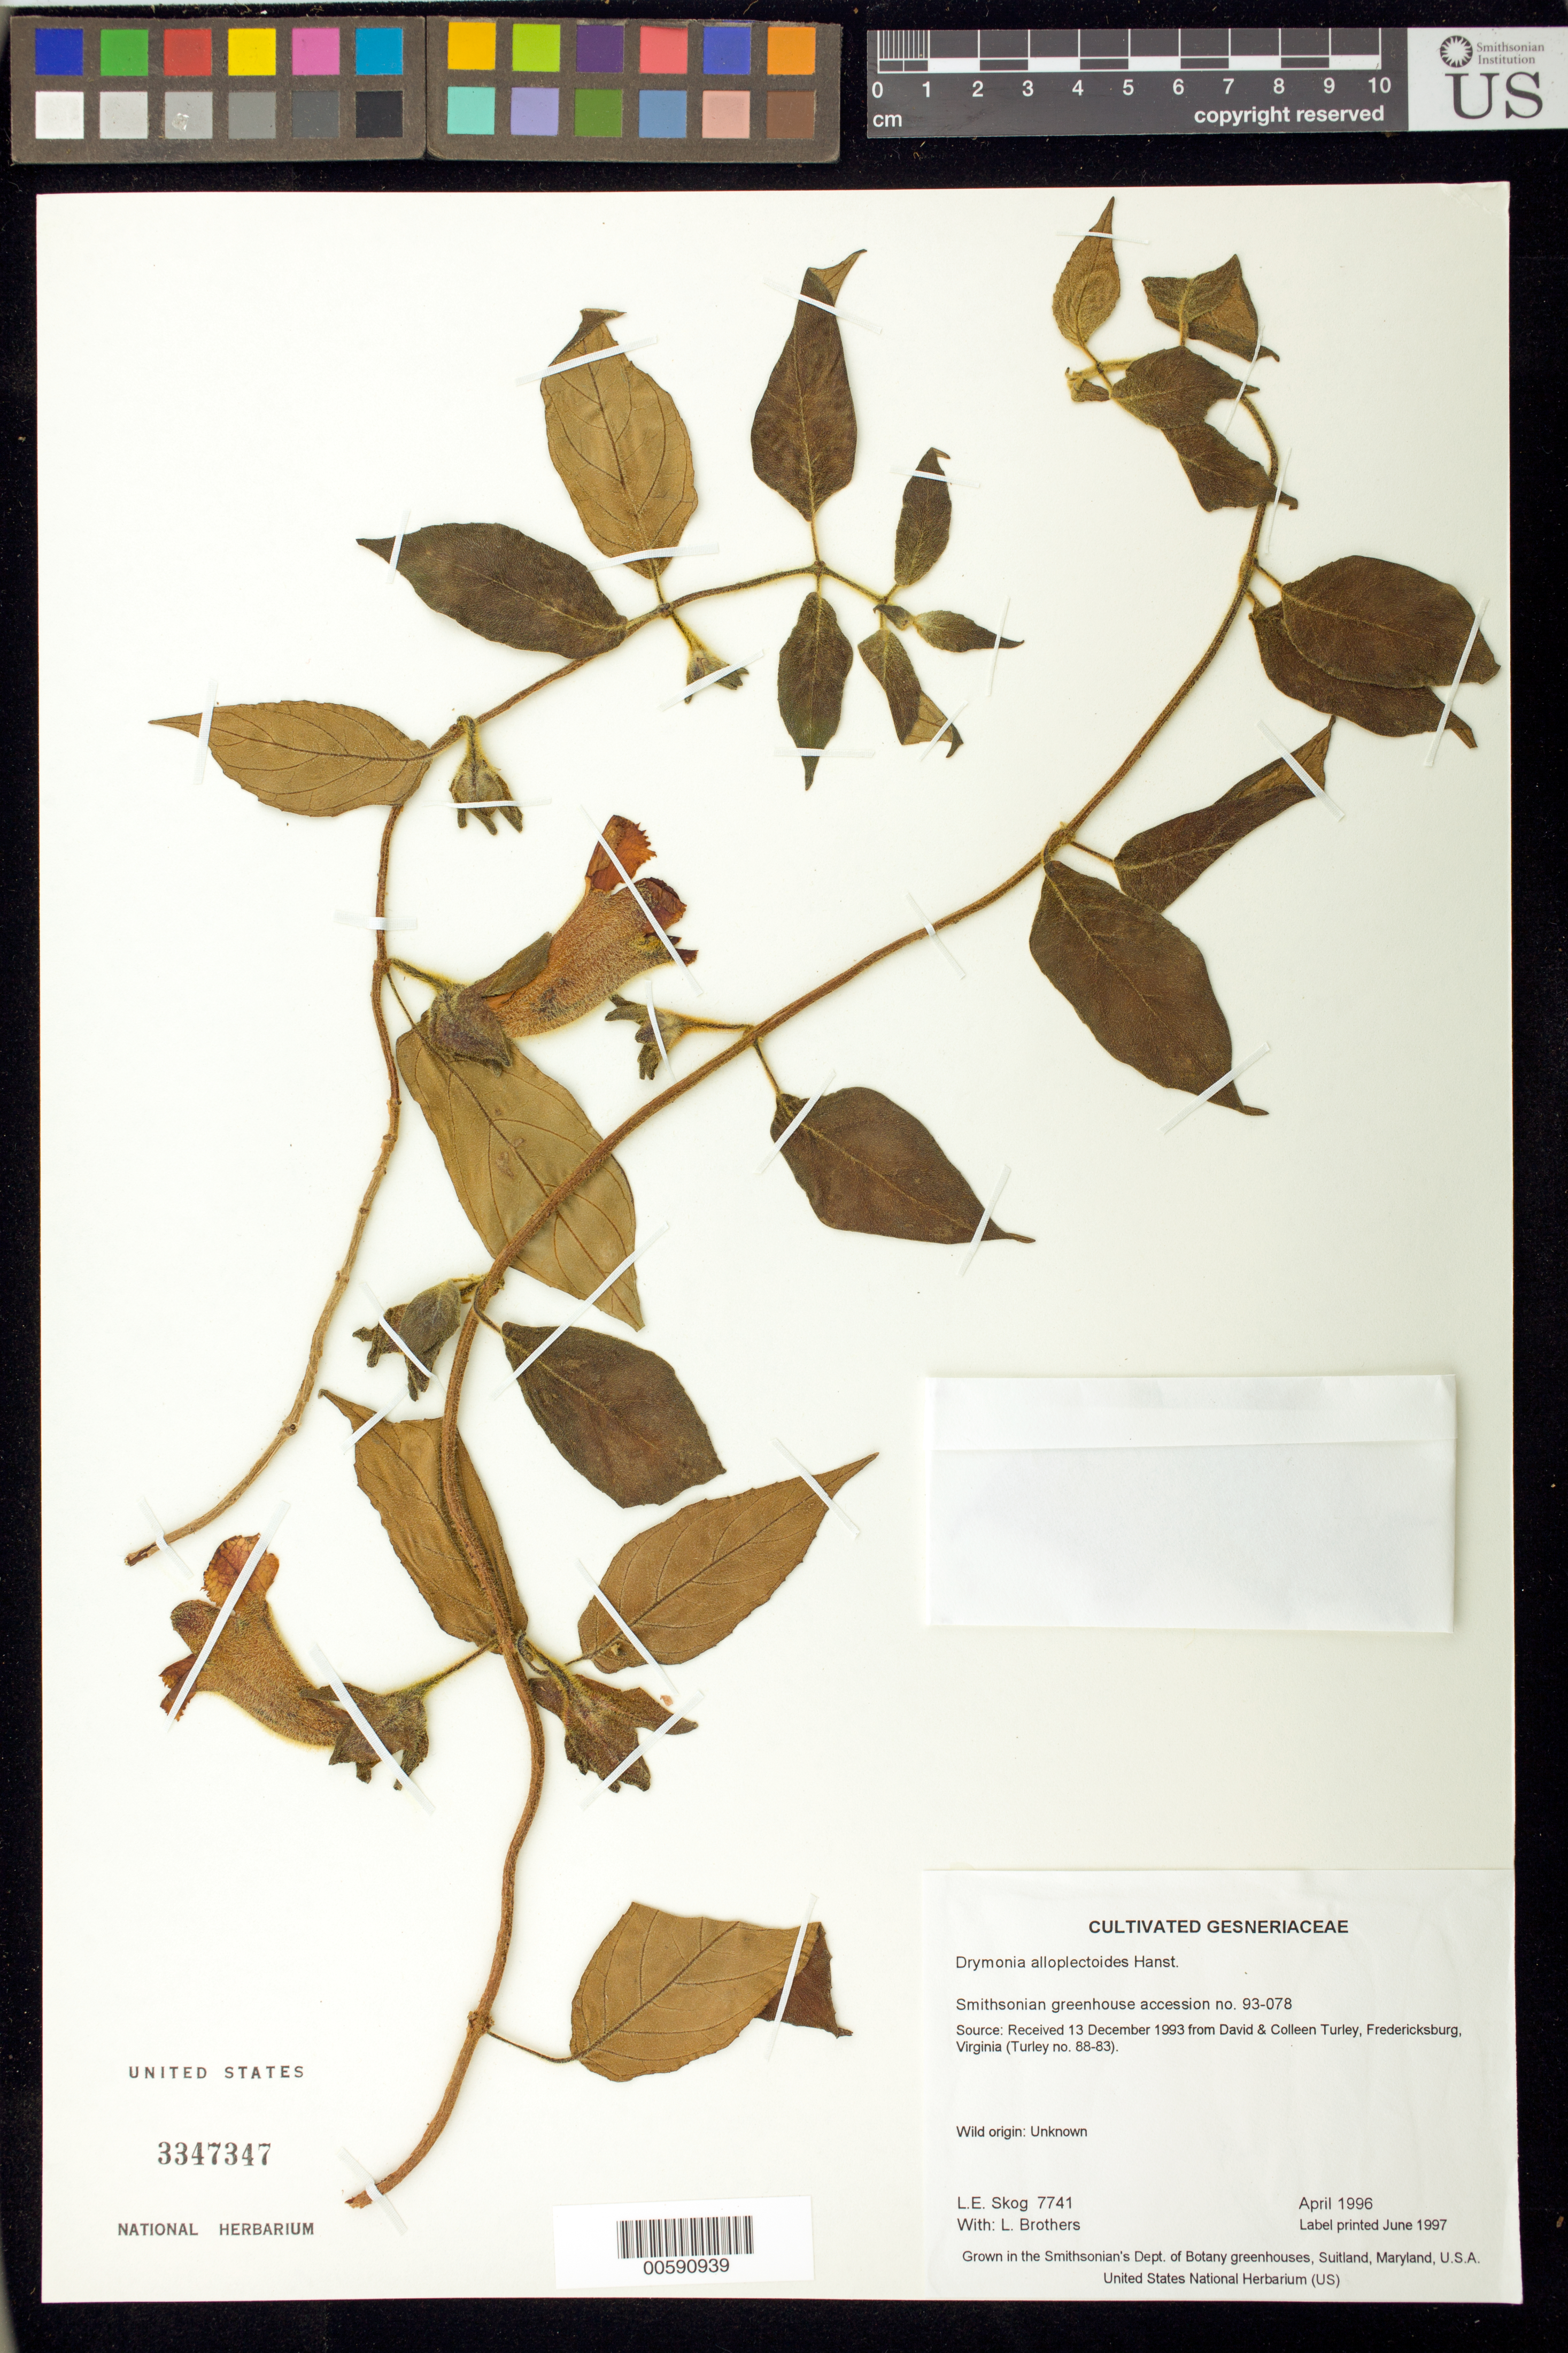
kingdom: Plantae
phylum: Tracheophyta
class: Magnoliopsida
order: Lamiales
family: Gesneriaceae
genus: Drymonia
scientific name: Drymonia alloplectoides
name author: Hanst.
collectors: L. E. Skog & L. Brothers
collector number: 7741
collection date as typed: Apr 1996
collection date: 1996-04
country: United States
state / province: Maryland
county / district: Prince George's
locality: Grown in the Smithsonian's Dept. of Botany greenhouses, Suitland, Maryland, U.S.A.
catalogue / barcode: US 3347347